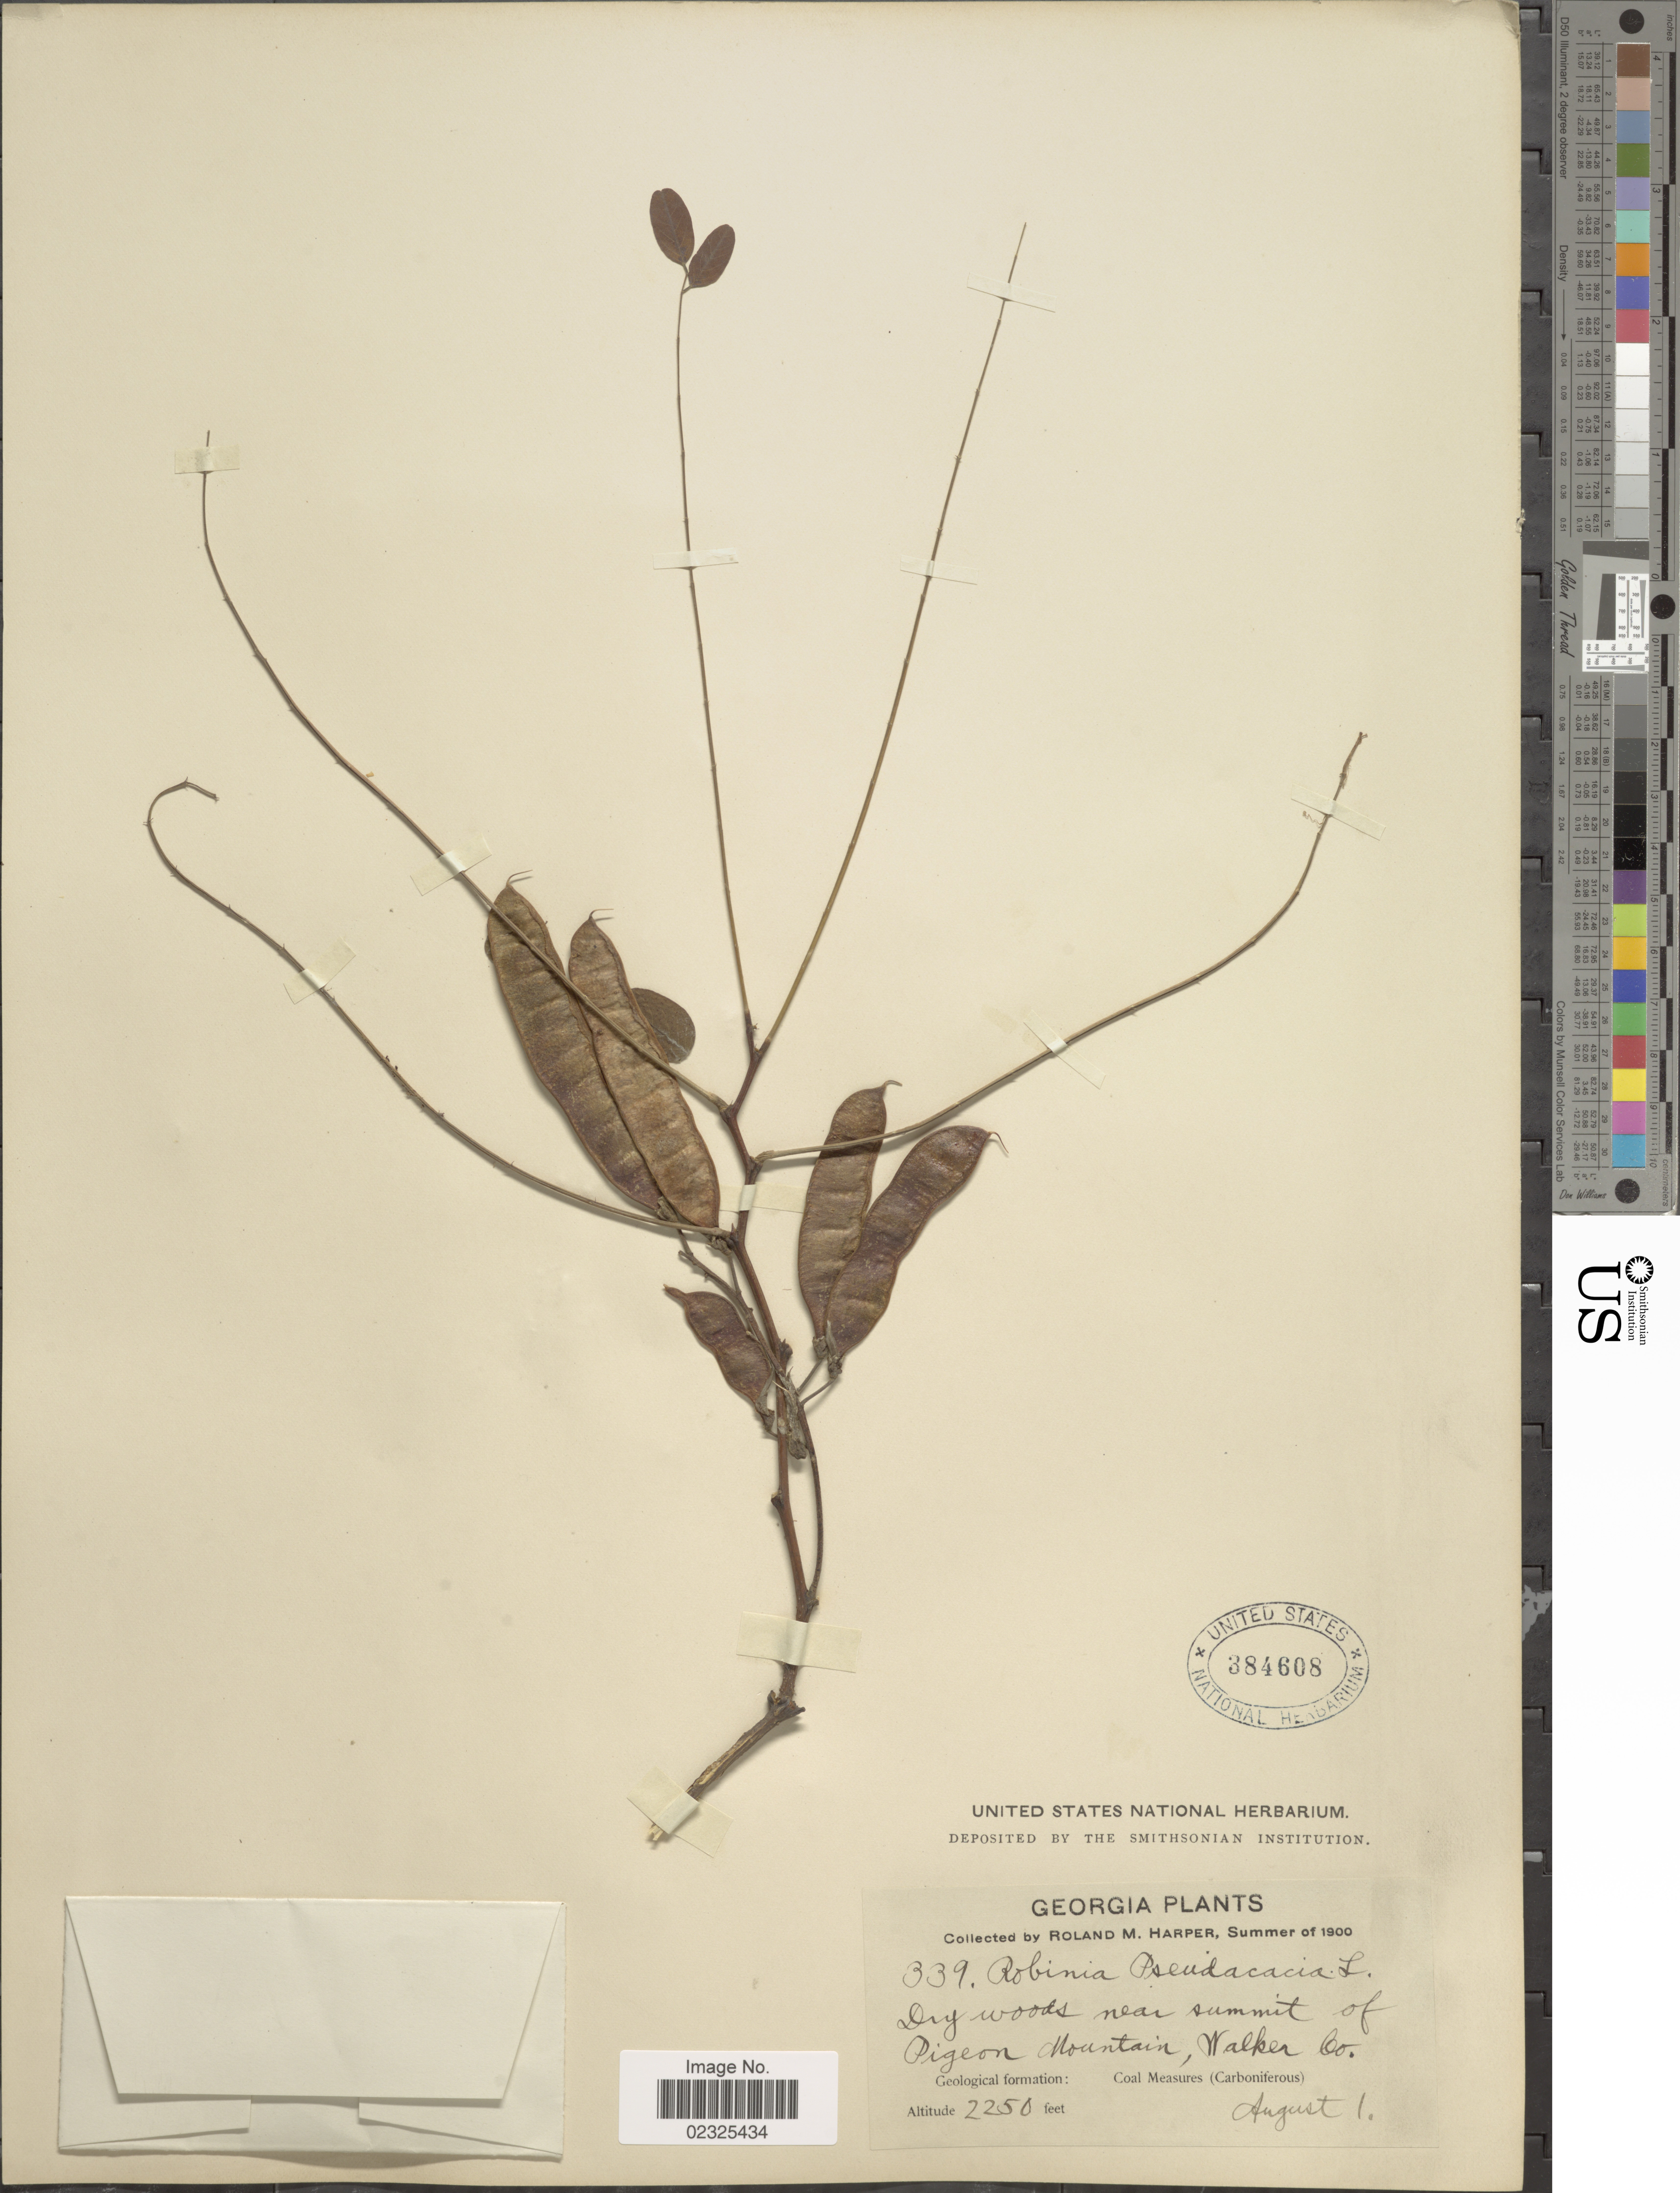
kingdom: Plantae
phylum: Tracheophyta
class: Magnoliopsida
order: Fabales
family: Fabaceae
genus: Robinia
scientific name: Robinia pseudoacacia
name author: L.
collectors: R. M. Harper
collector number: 339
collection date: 1900-08-01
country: United States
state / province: Georgia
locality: Dry woods near summit of Pigeon Mountain, Walker Co.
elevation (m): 686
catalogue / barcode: US 384608